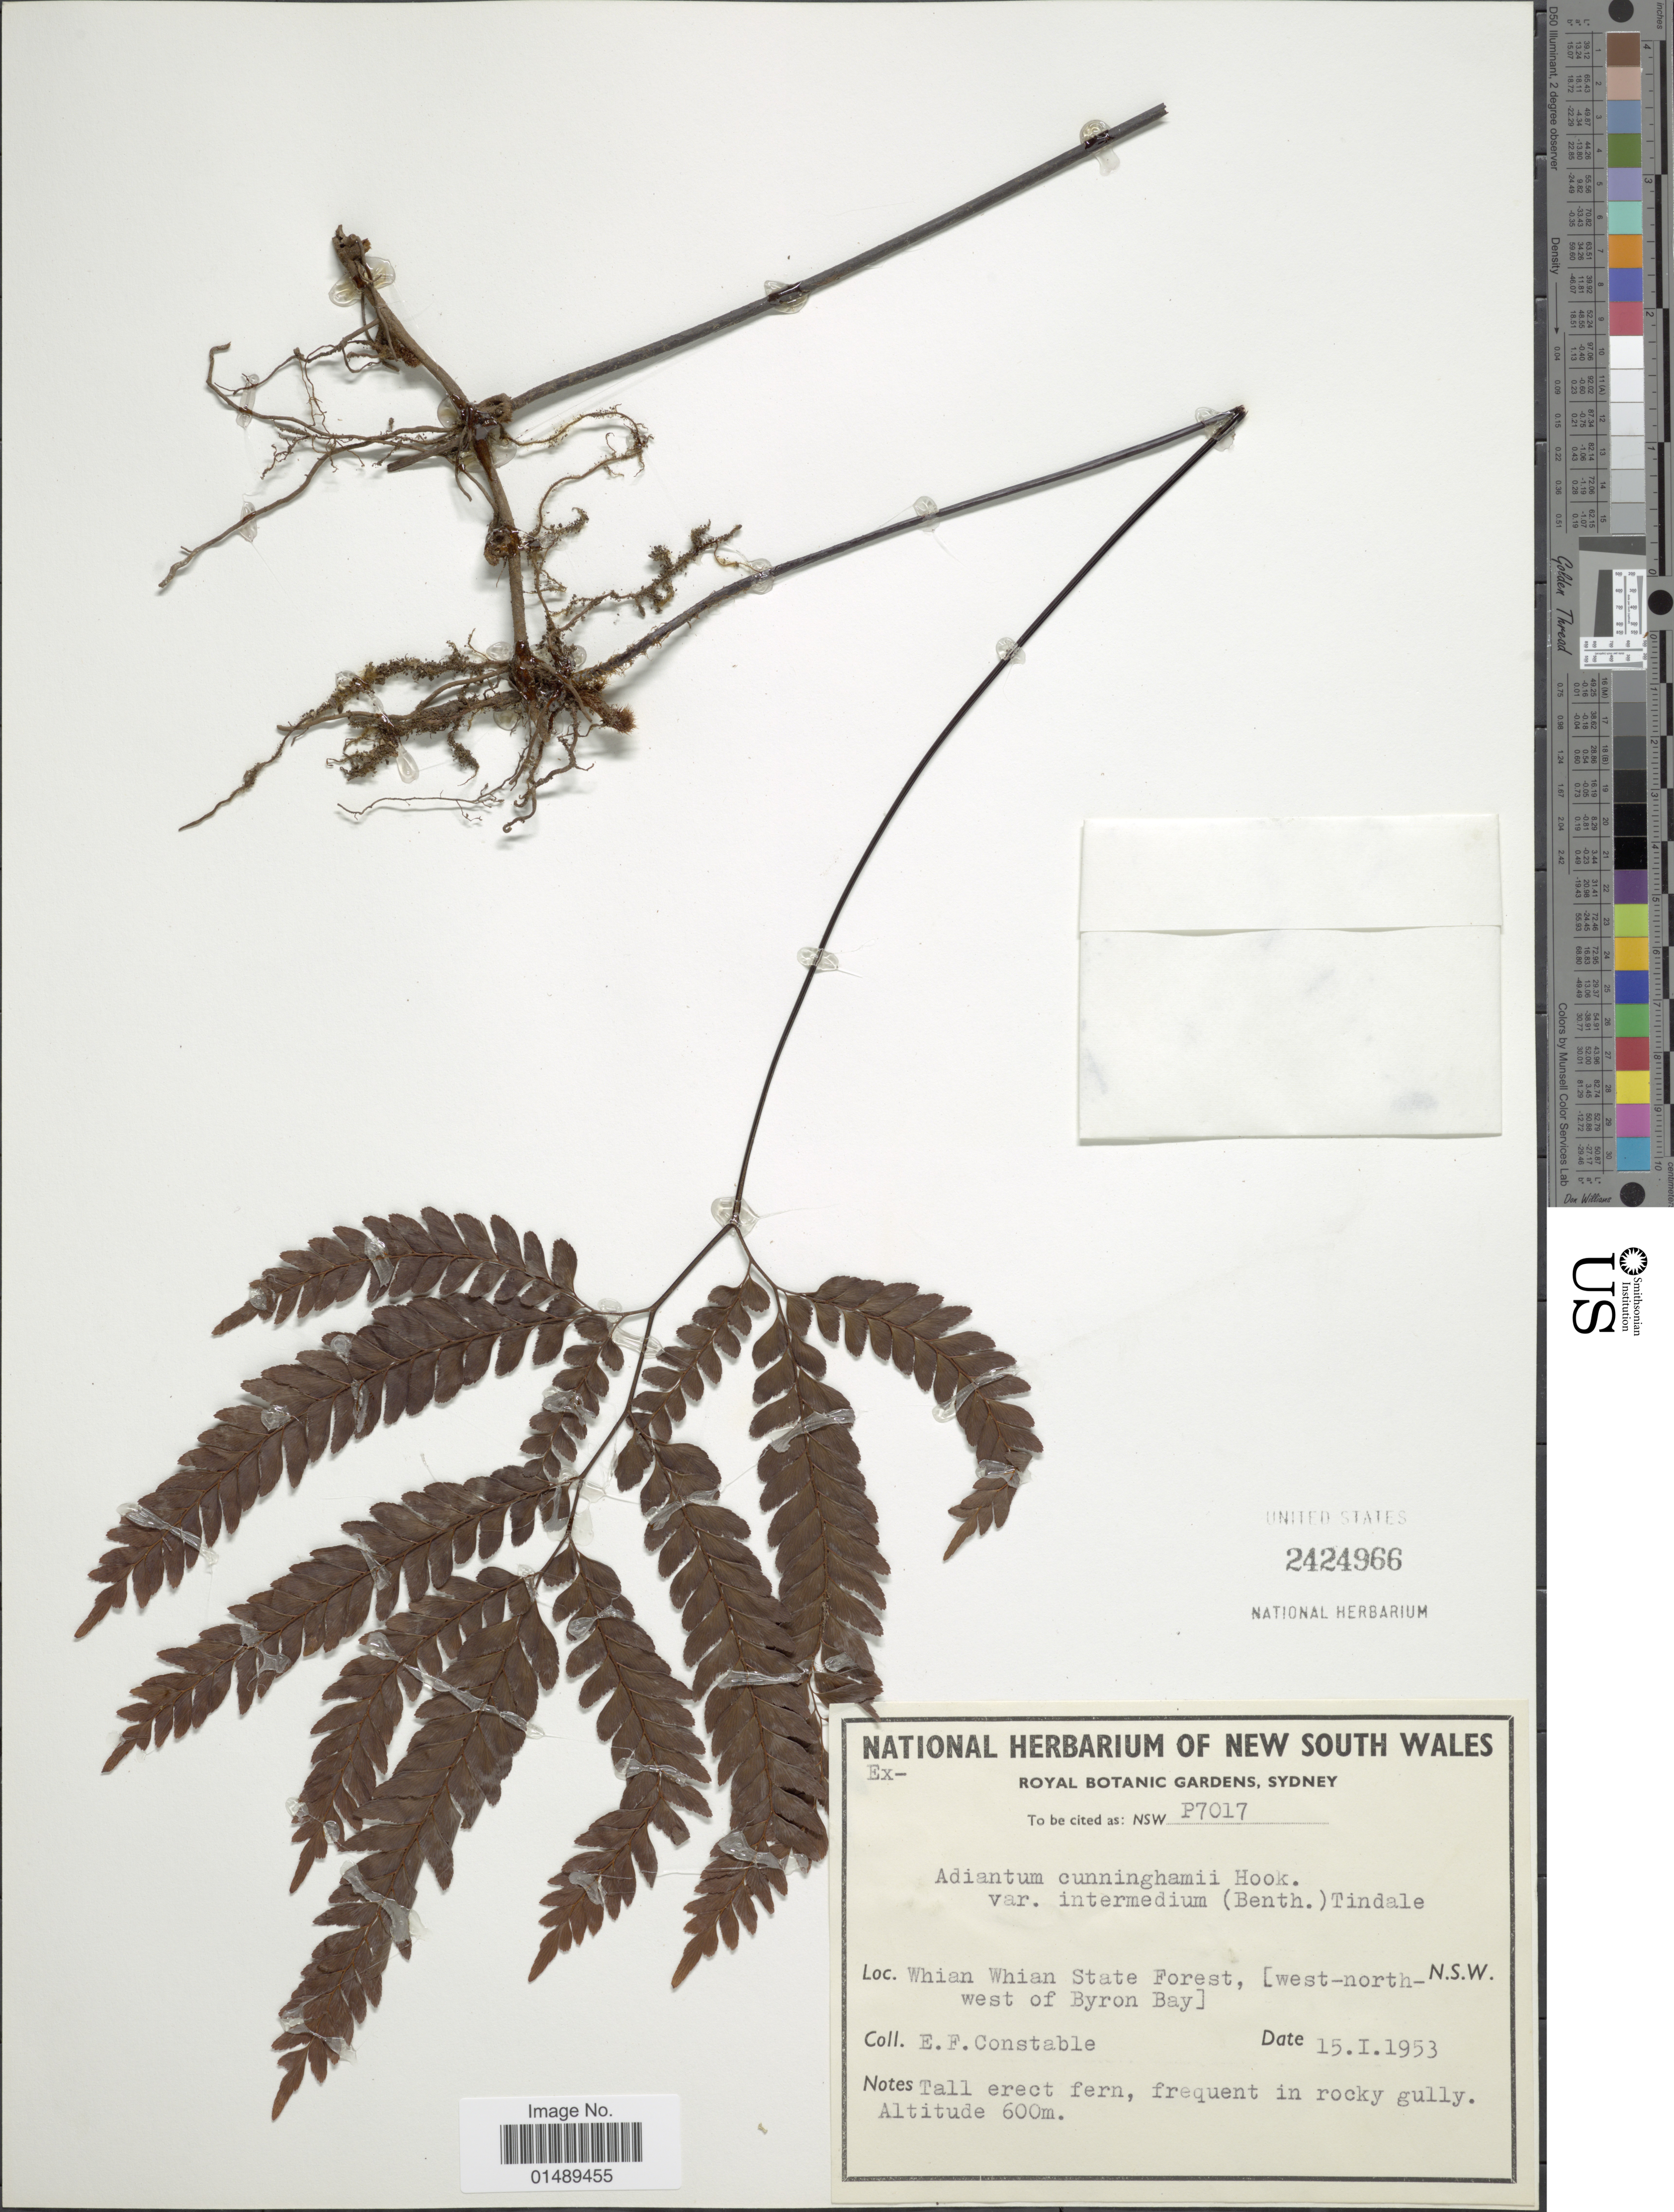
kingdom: Plantae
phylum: Tracheophyta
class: Polypodiopsida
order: Polypodiales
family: Pteridaceae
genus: Adiantum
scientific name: Adiantum cunninghamii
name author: Hook.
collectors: E. F. Constable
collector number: P7017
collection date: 1953-01-15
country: Australia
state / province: New South Wales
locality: Whian Whian State Forest, (west-north-west of Byron Bay)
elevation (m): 600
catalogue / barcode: US 2424966